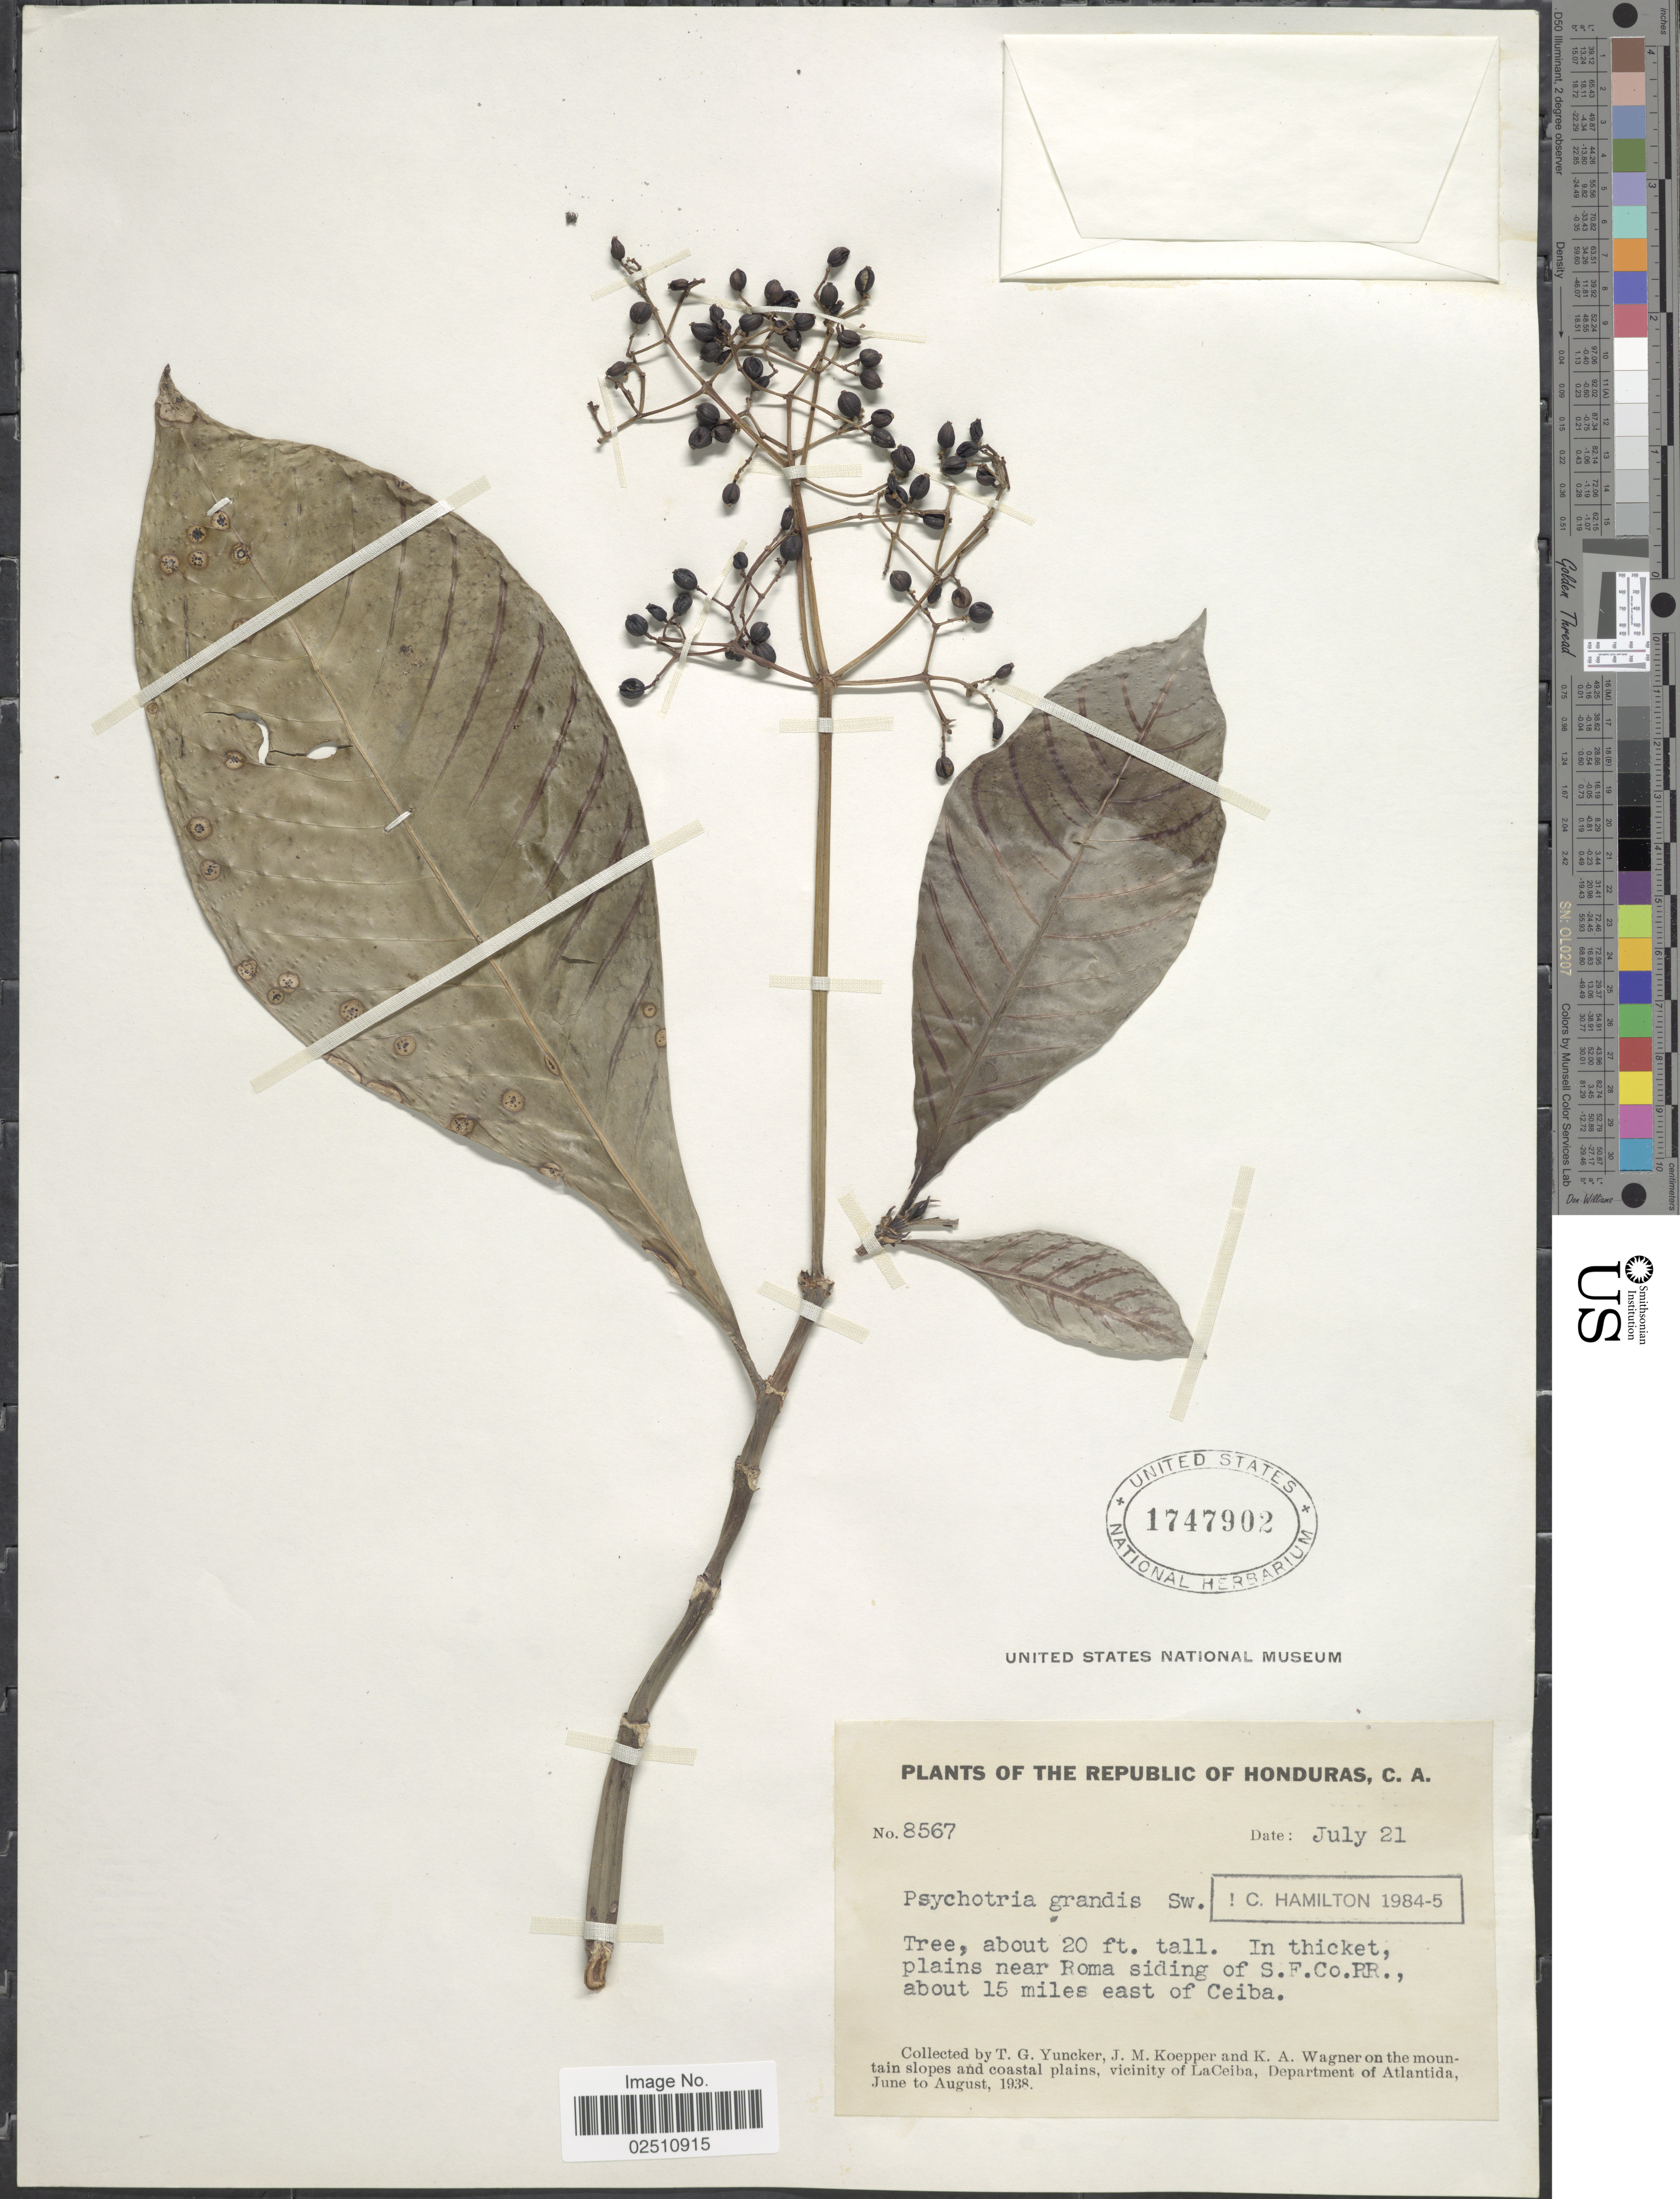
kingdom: Plantae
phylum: Tracheophyta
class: Magnoliopsida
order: Gentianales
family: Rubiaceae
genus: Psychotria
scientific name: Psychotria grandis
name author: Sw.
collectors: T. G. Yuncker, J. M. Koepper & K. A. Wagner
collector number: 8567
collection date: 1938-07-21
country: Honduras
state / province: Atlántida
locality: Near Roma siding of S.F. Co. RR., about 15 miles east of Ceiba, on the mountain slopes and coastal plains, vicinity of La Ceiba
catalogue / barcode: US 1747902